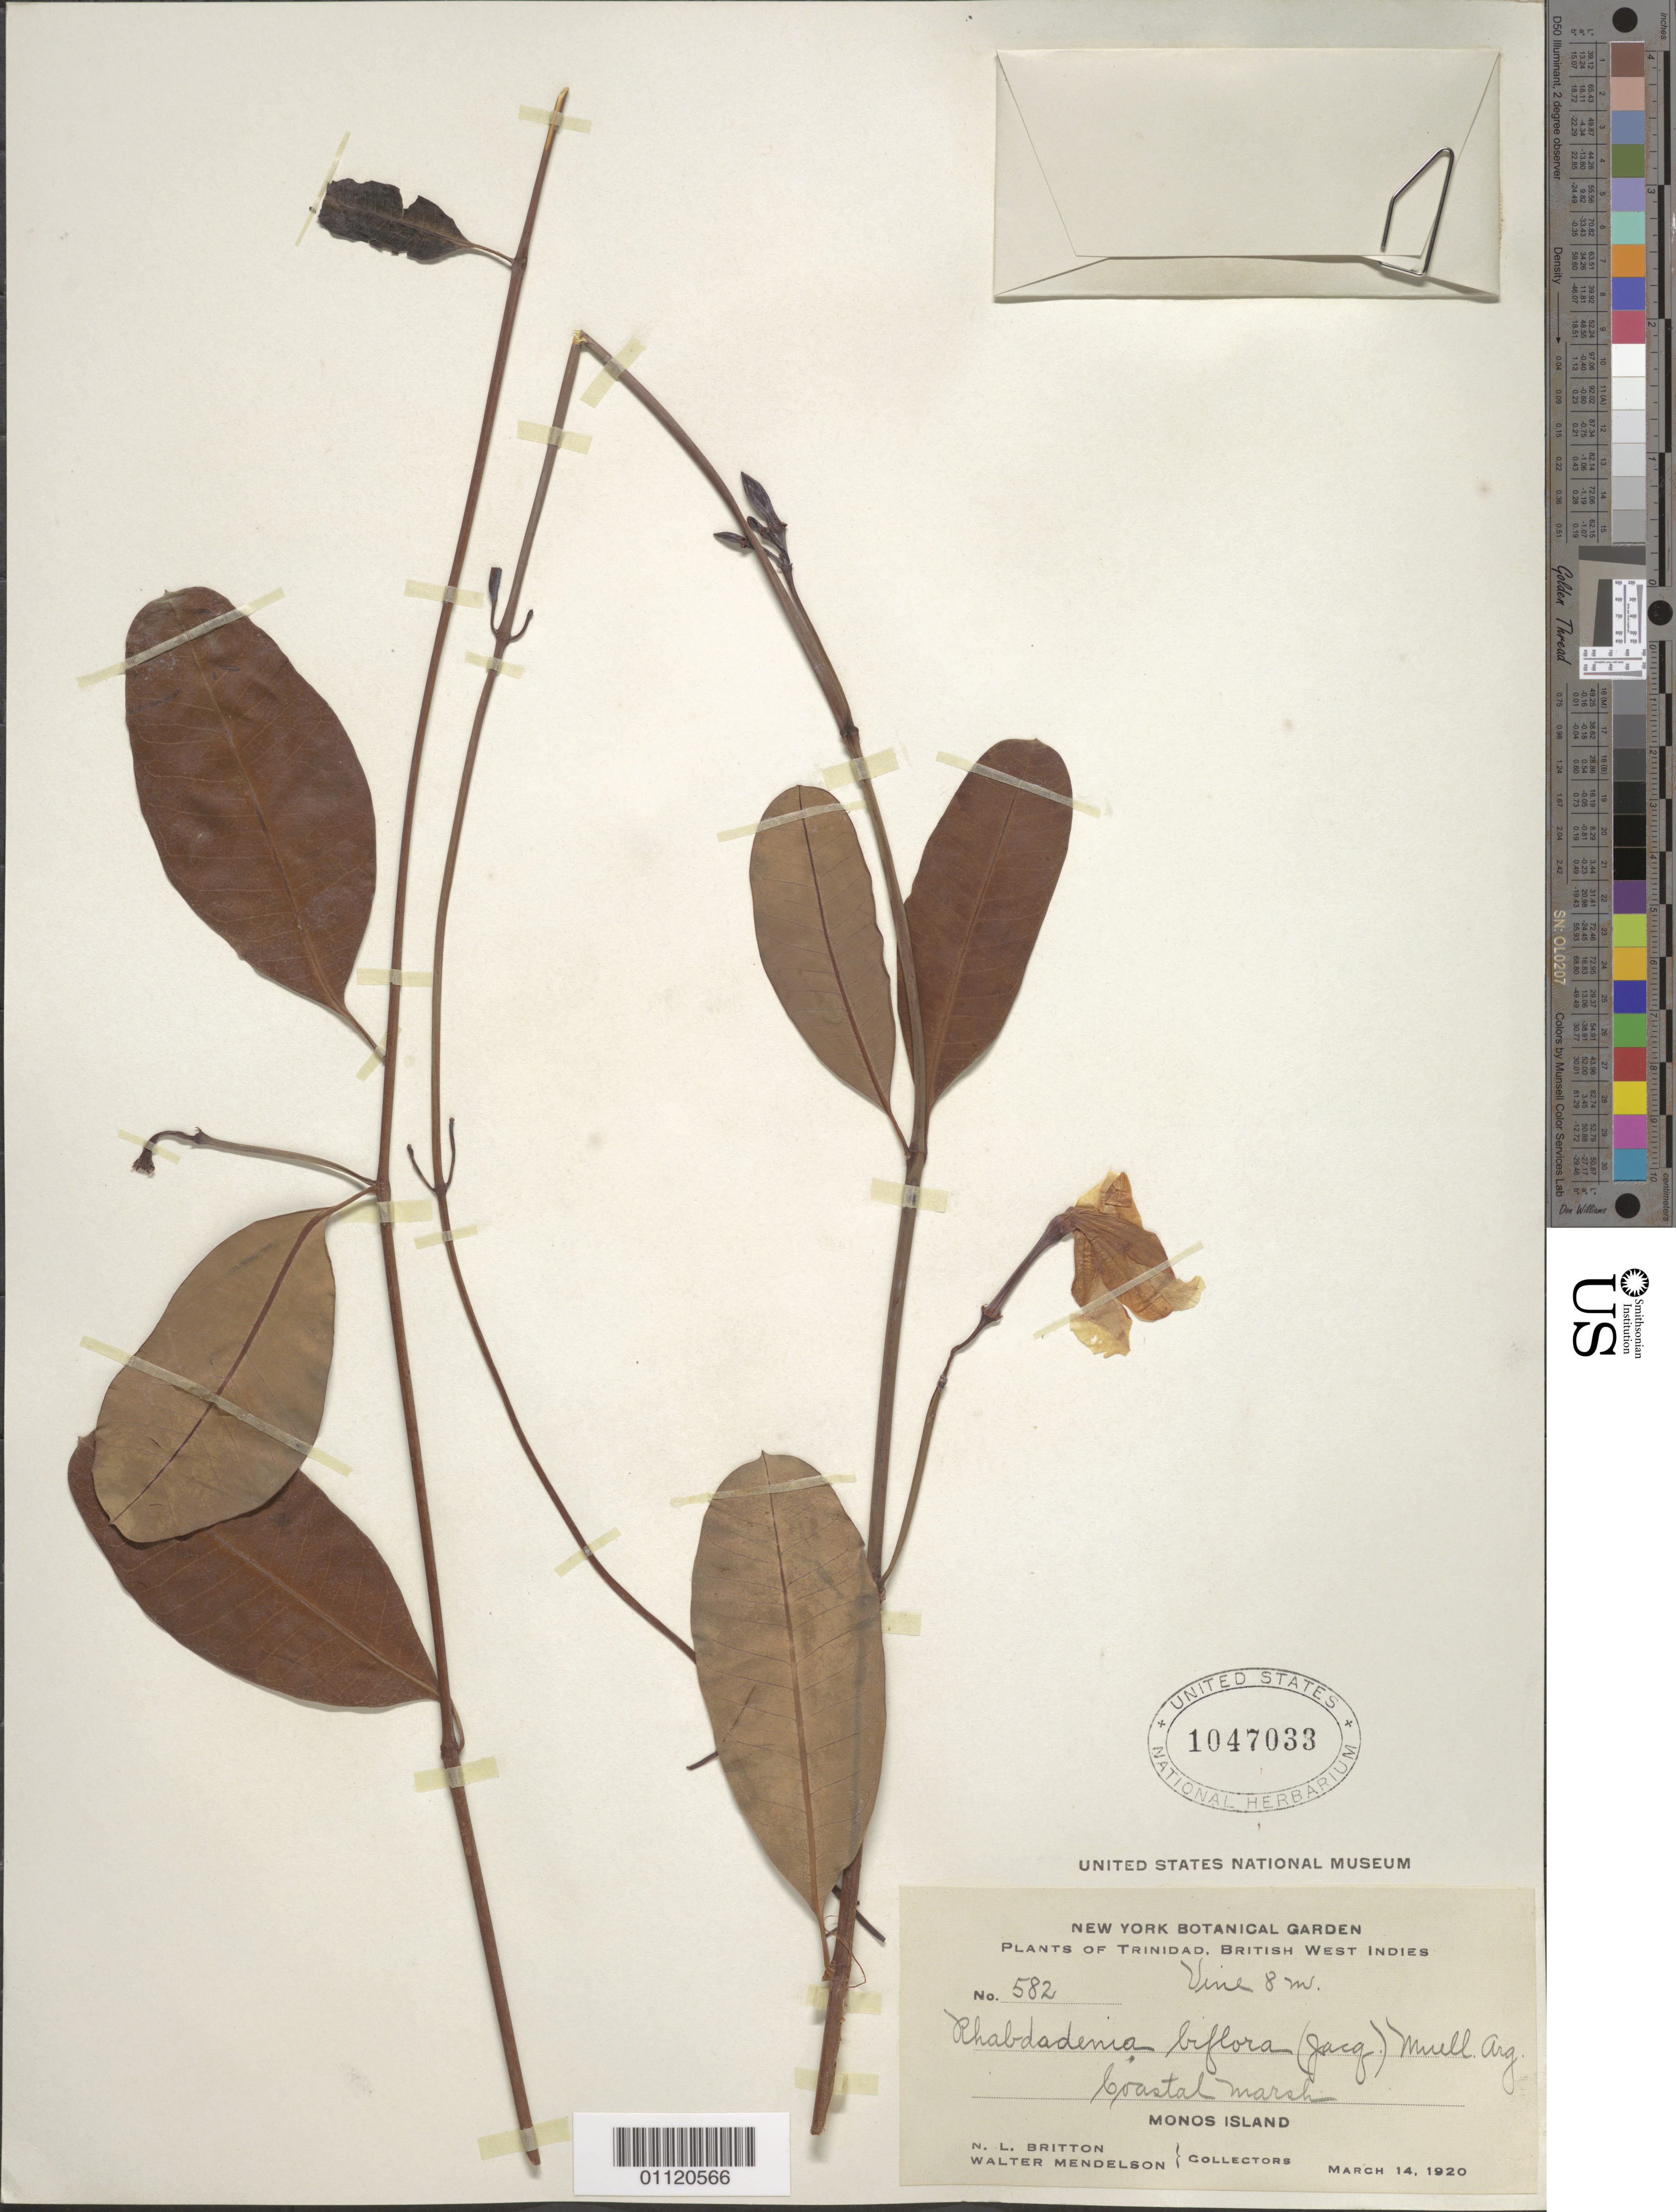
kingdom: Plantae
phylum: Tracheophyta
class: Magnoliopsida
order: Gentianales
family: Apocynaceae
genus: Rhabdadenia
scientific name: Rhabdadenia biflora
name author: (Jacq.) Müll. Arg.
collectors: N. Britton & W. Mendelson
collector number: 582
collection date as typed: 14 Mar 1920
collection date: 1920-03-14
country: Trinidad and Tobago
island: Monos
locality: Coastal marsh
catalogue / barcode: US 1047033